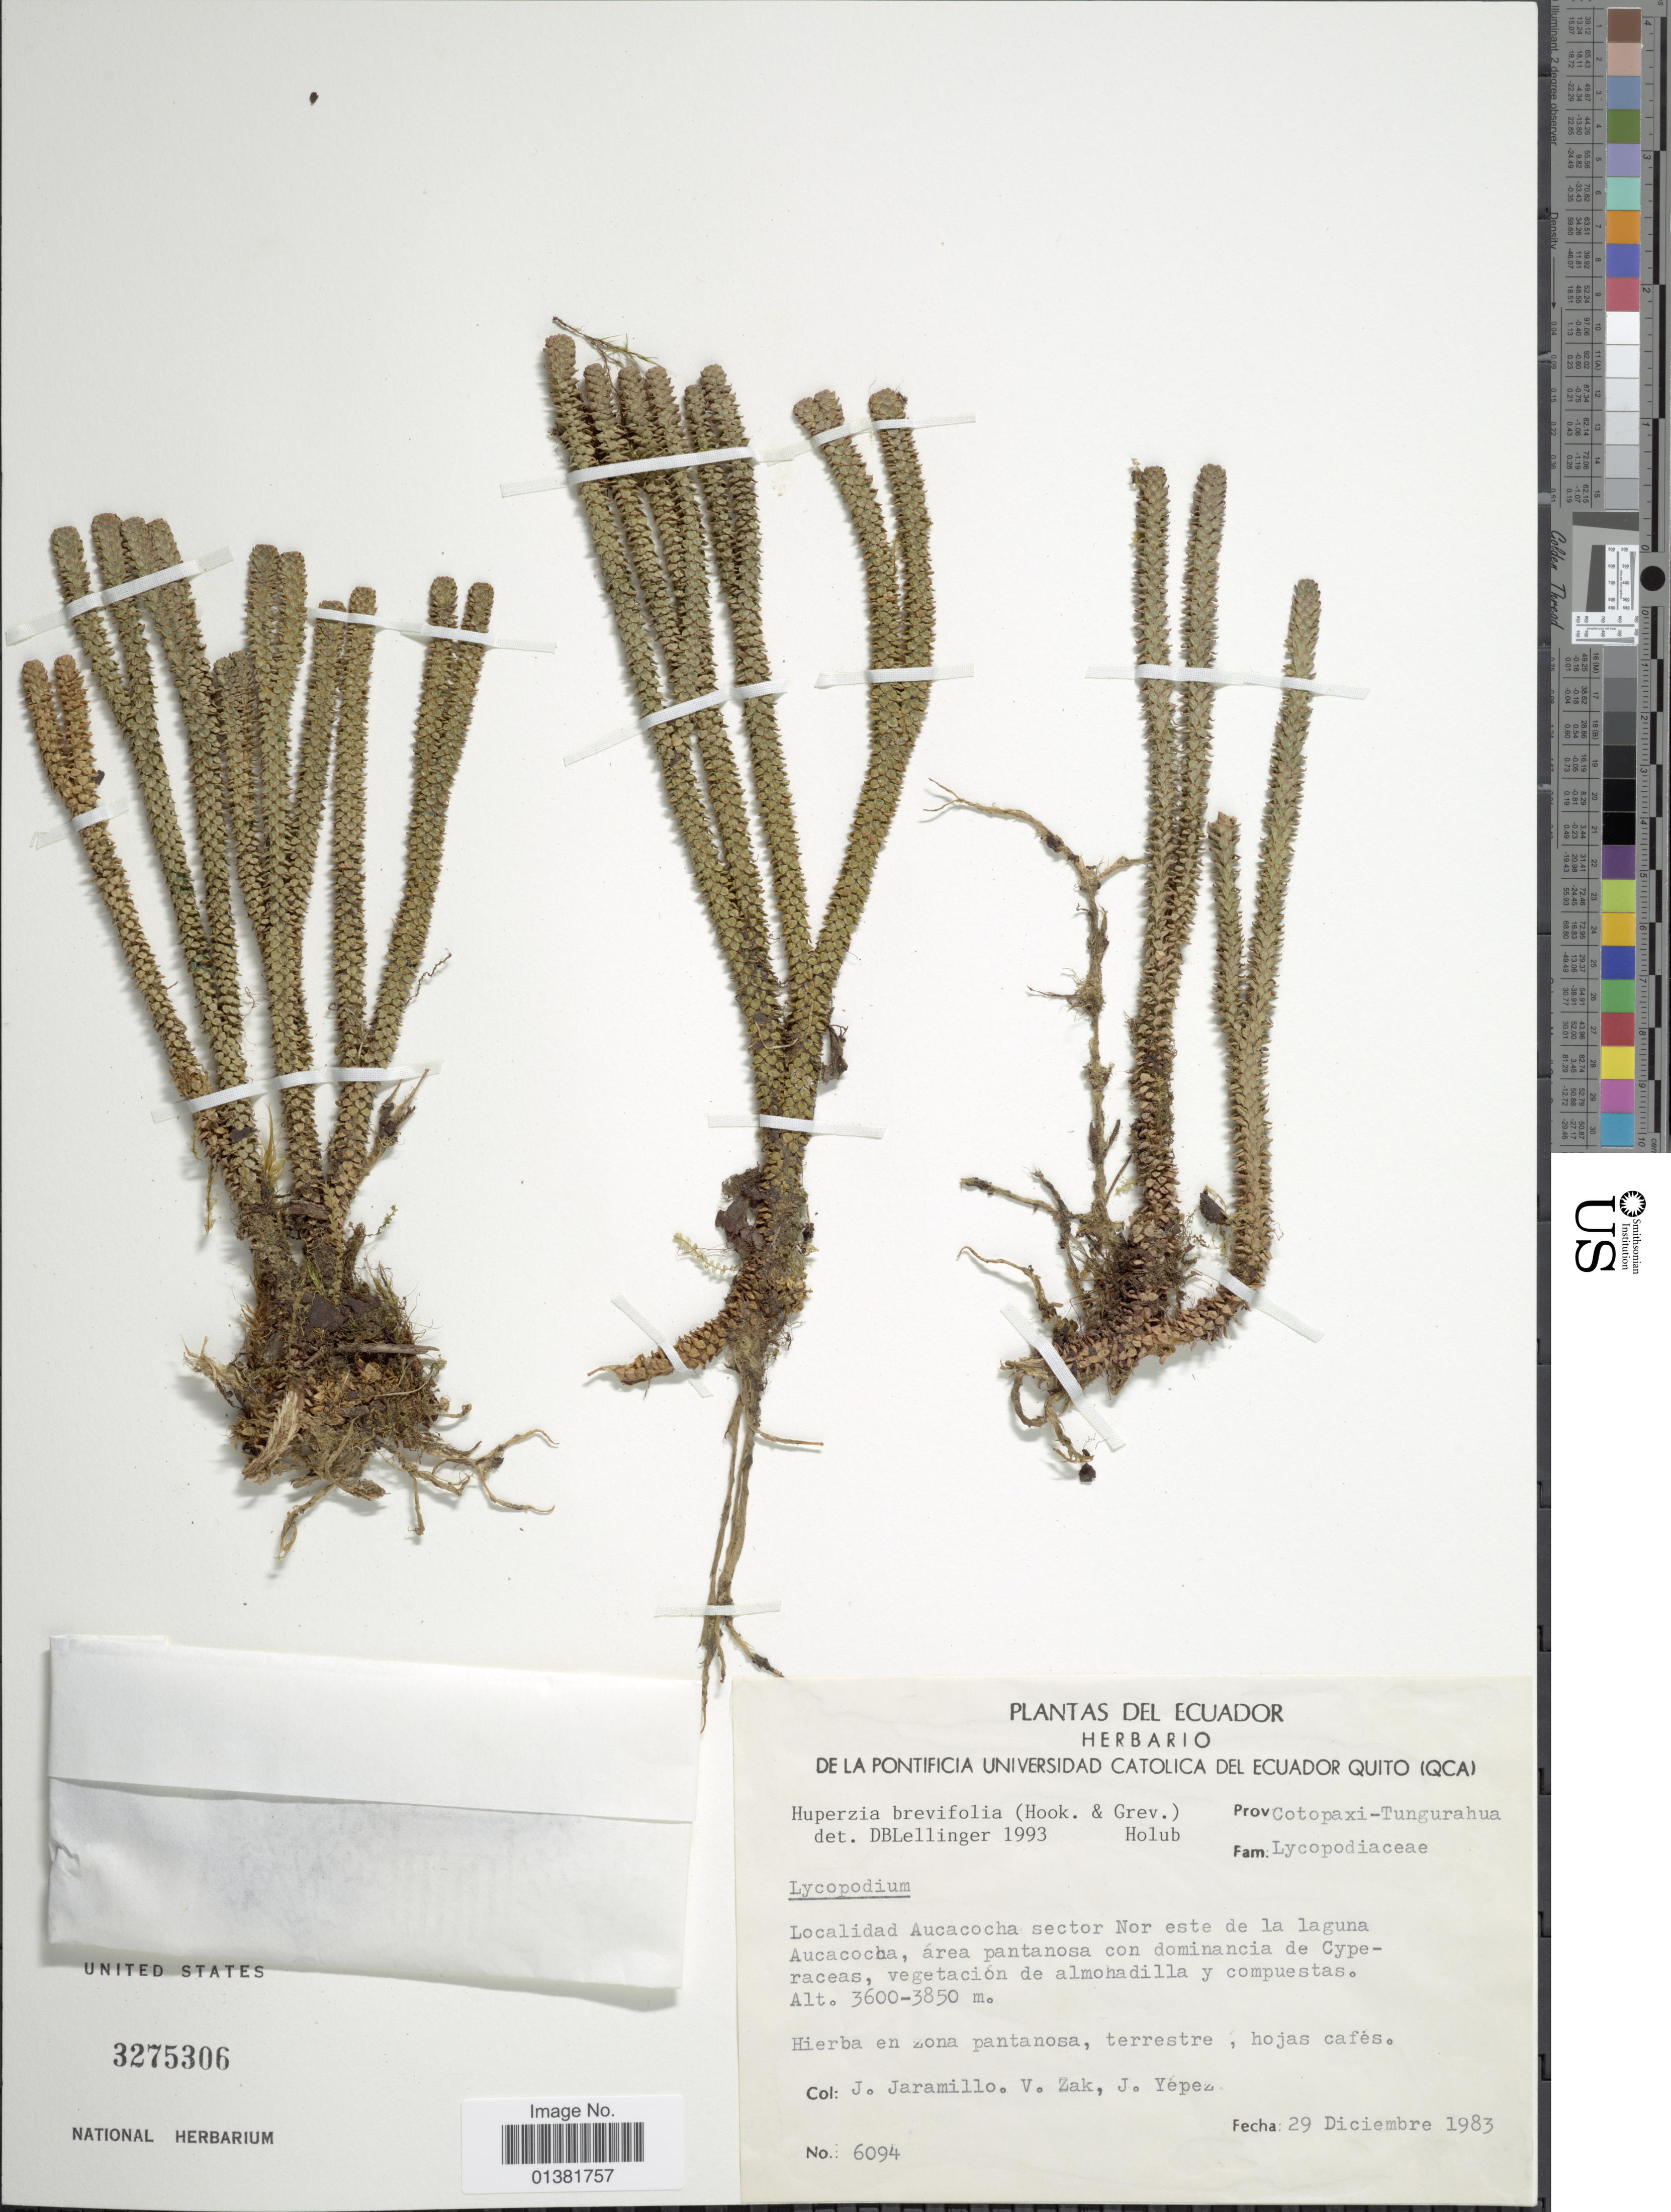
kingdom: Plantae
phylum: Tracheophyta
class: Lycopodiopsida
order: Lycopodiales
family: Lycopodiaceae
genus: Phlegmariurus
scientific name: Phlegmariurus brevifolius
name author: (Grev. & Hook.) B. Øllg.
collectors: Jaramillo, --, V. Zak & J. Yépez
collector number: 6094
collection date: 1983-12-29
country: Ecuador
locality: Cotopaxi-Tungurahua, Aucacocha sector Nor este de la laguna Aucacocha, area pantanosa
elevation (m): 3600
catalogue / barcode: US 3275306